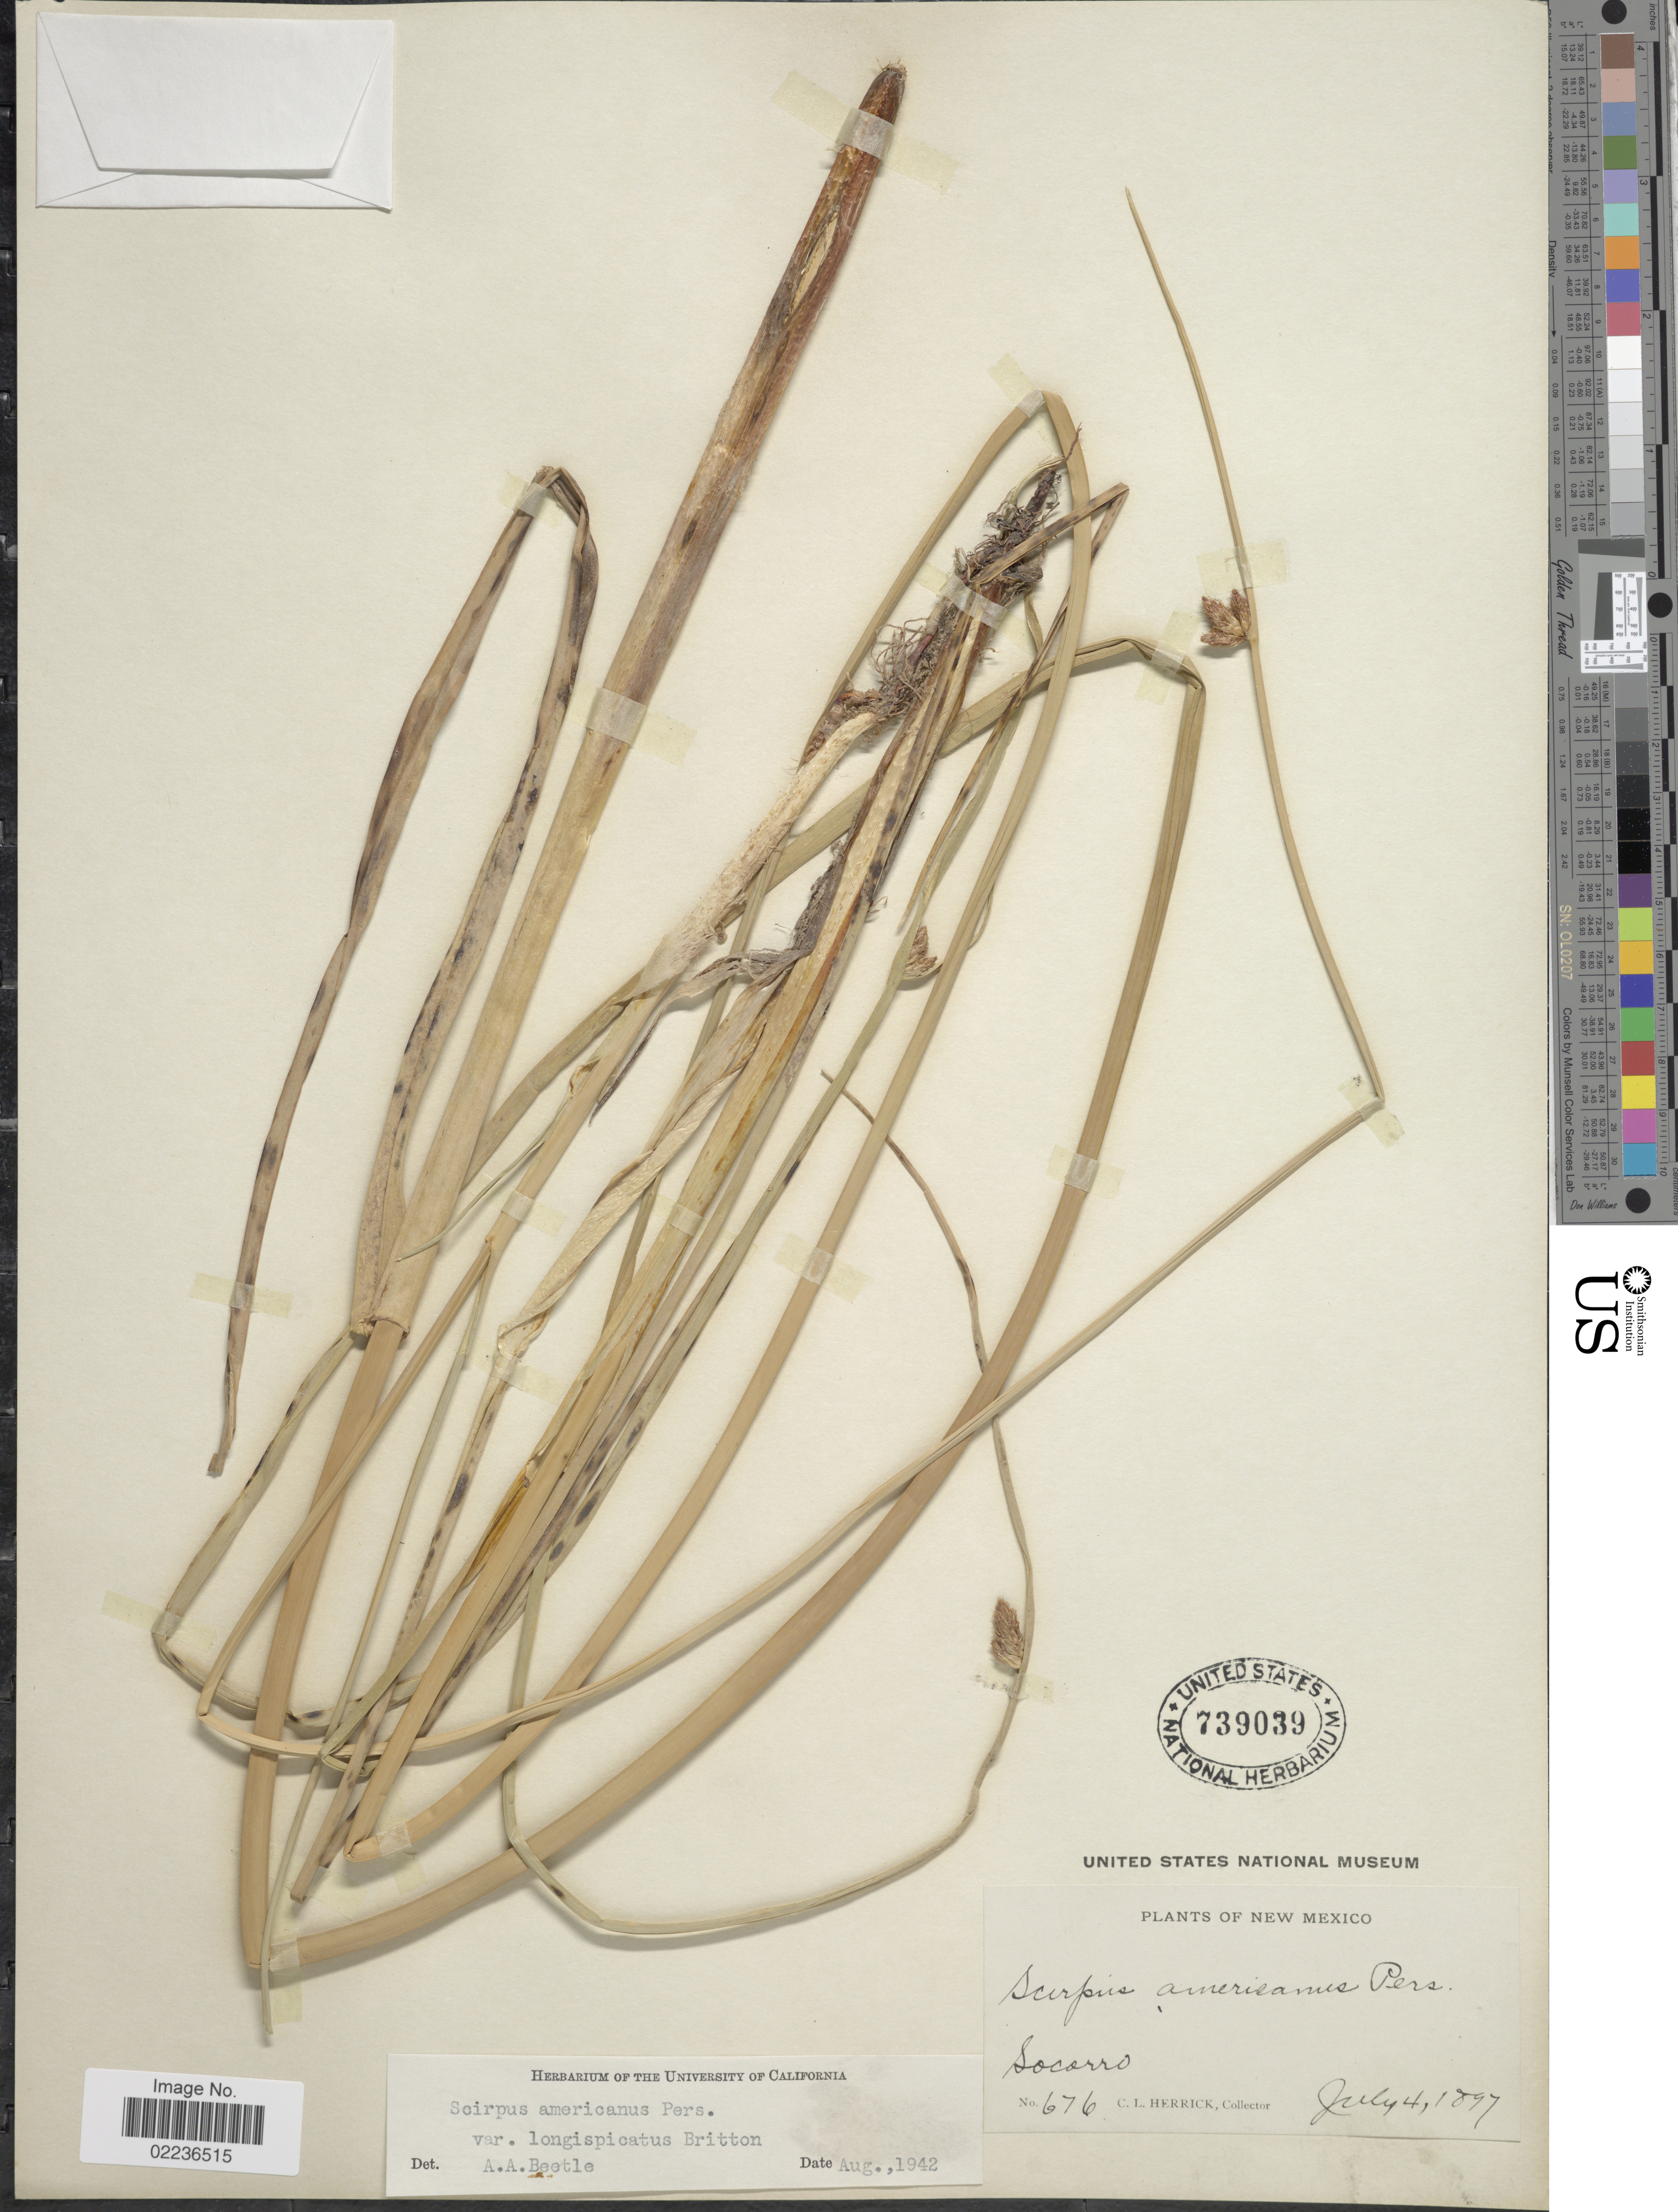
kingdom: Plantae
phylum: Tracheophyta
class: Liliopsida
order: Poales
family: Cyperaceae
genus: Schoenoplectus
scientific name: Schoenoplectus pungens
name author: (Vahl) Palla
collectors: C. Herrick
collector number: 676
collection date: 1897-07-04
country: United States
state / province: New Mexico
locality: Socorro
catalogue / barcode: US 739039